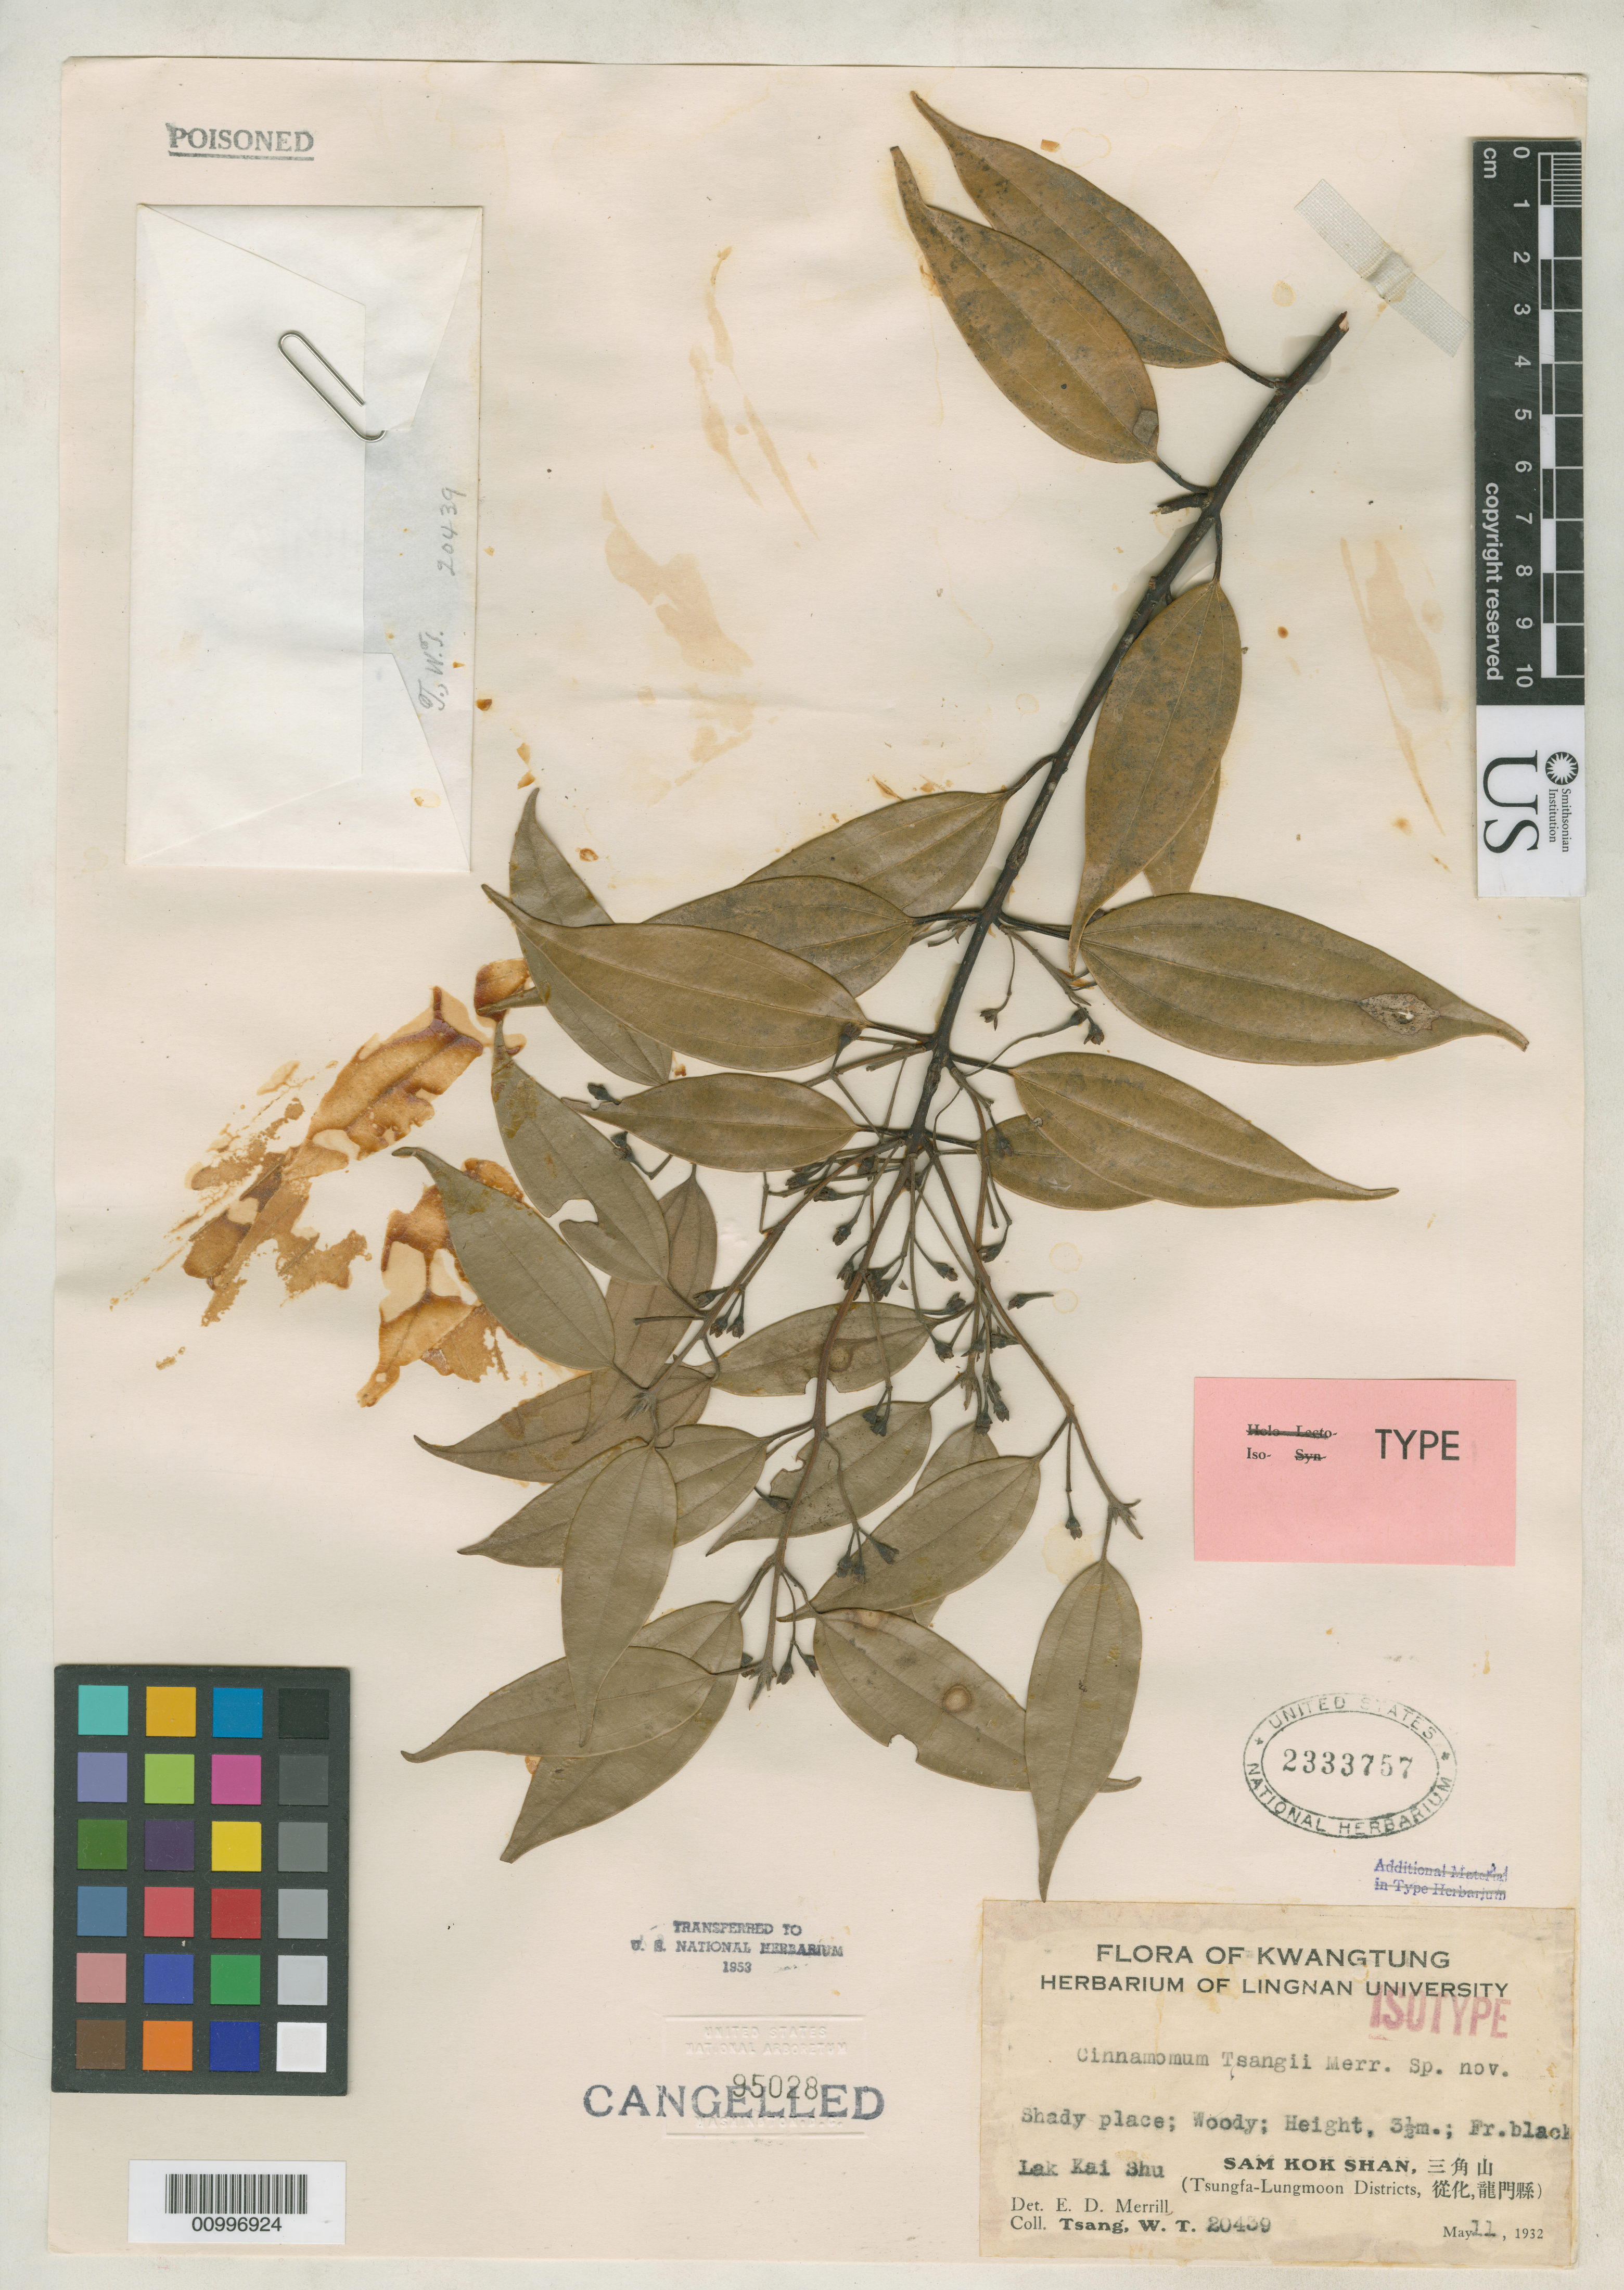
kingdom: Plantae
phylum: Tracheophyta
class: Magnoliopsida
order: Laurales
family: Lauraceae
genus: Cinnamomum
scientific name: Cinnamomum tsangii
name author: Merr.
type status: Isotype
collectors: W. T. Tsang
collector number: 20459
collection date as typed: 11 May 1932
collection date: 1932-05-11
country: China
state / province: Guangdong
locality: Tsungfa-Lungmoon, Sam Kok Shan. Lak Kai Shu.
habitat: Shady place.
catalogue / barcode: US 2333757